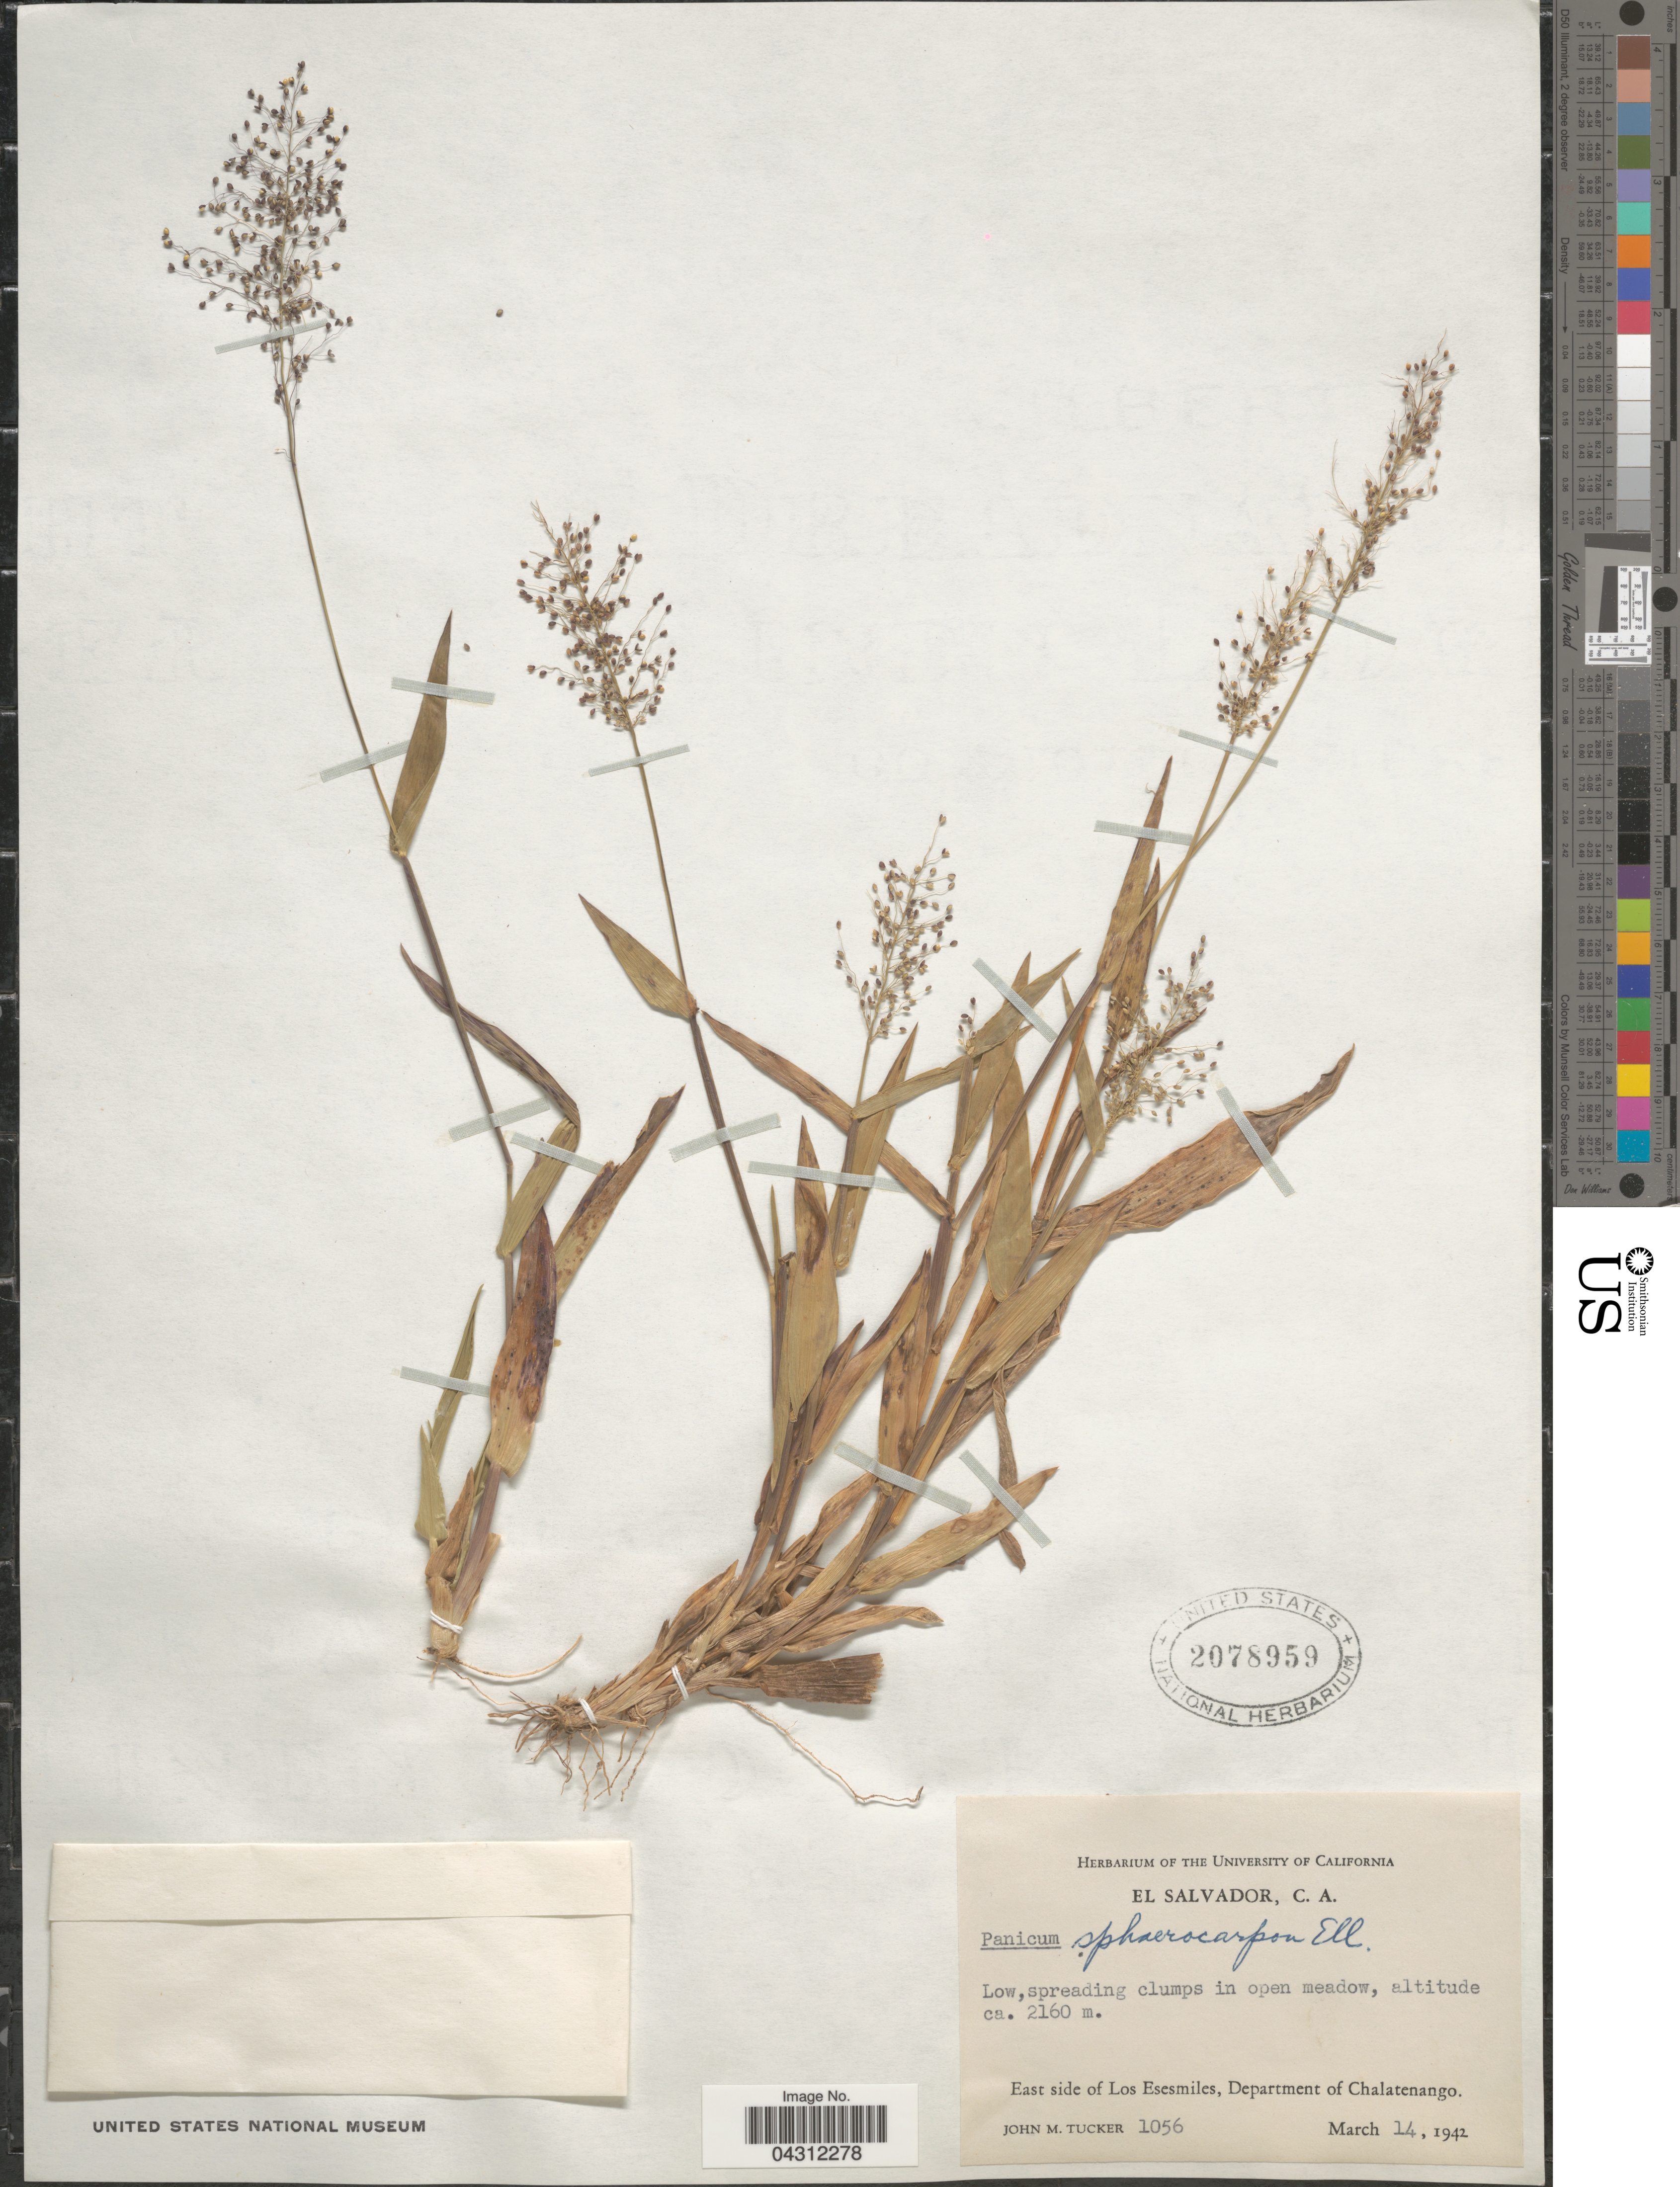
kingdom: Plantae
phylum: Tracheophyta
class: Liliopsida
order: Poales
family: Poaceae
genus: Dichanthelium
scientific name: Dichanthelium sphaerocarpon var. sphaerocarpon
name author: (Elliott) Gould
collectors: J. M. Tucker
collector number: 1056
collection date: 1942-03-14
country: El Salvador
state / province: Chalatenango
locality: East side of Los Esesmiles, Department of Chalatenango.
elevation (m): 2160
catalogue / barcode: US 2078959